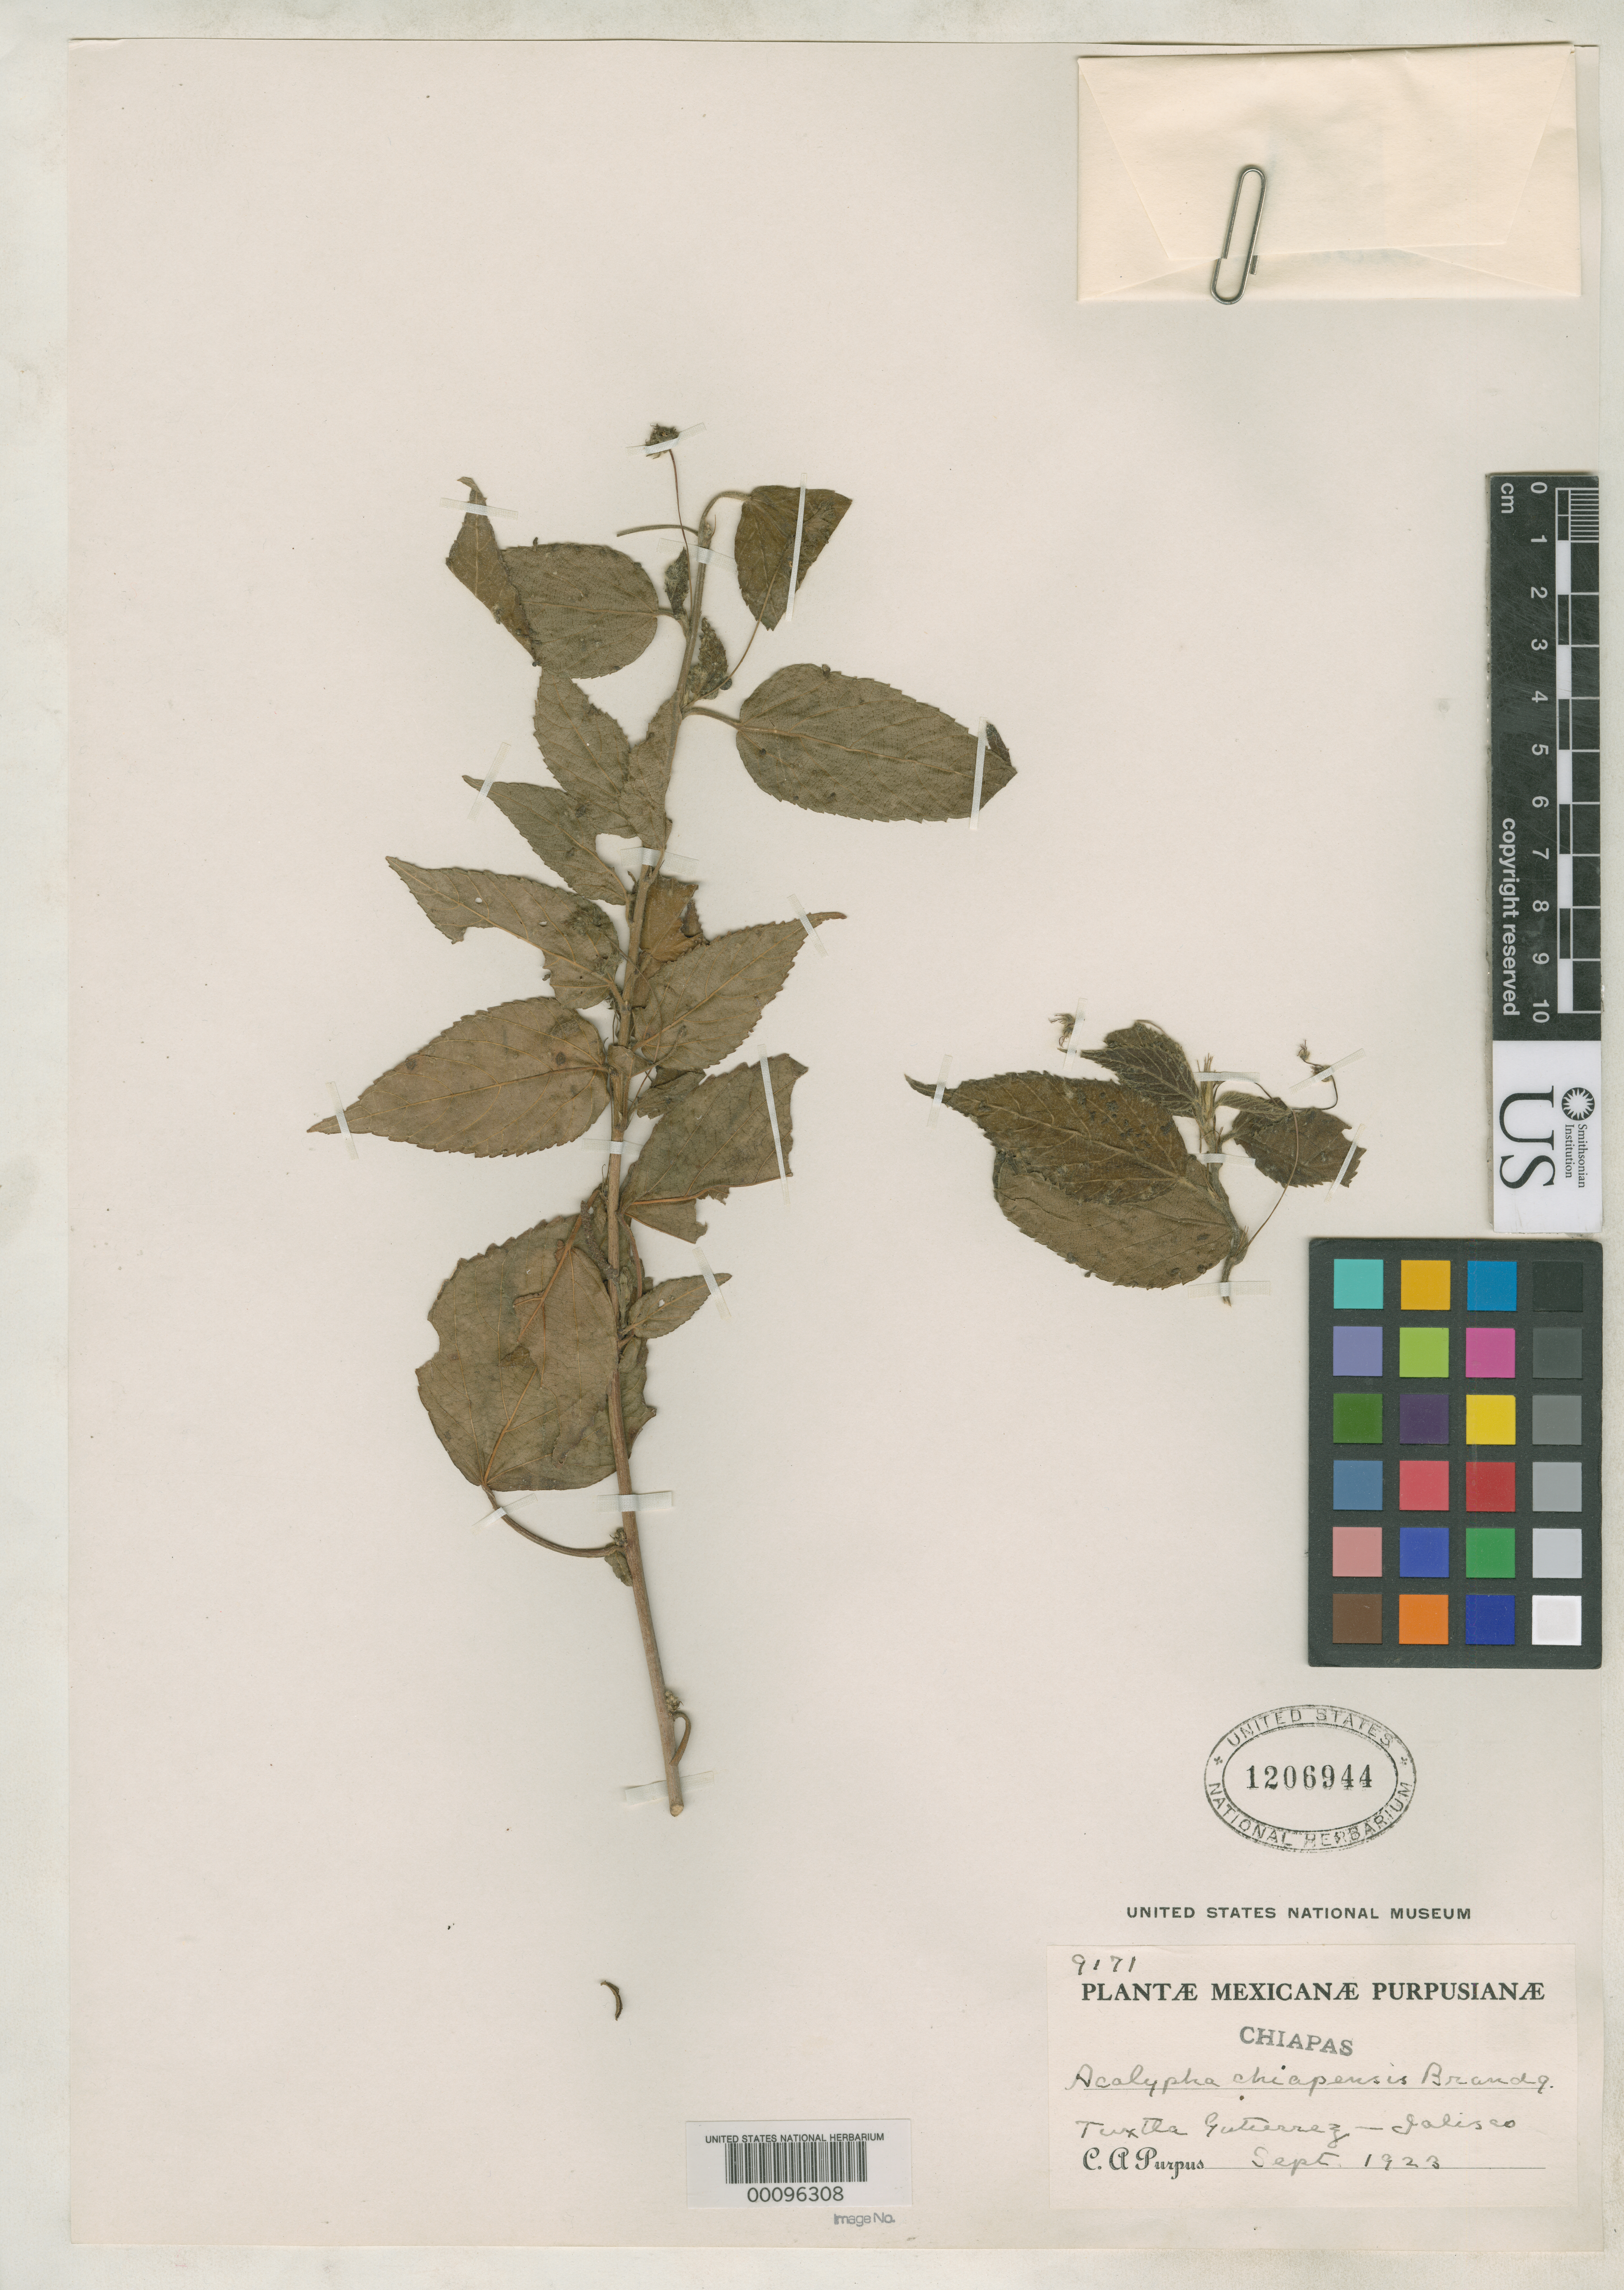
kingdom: Plantae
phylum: Tracheophyta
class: Magnoliopsida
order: Malpighiales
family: Euphorbiaceae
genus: Acalypha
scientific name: Acalypha chiapensis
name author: Brandegee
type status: Isotype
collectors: C. A. Purpus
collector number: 9171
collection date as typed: Sep 1923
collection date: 1923-09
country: Mexico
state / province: Chiapas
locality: Between Tuxtla Gutierrez and Jalisco.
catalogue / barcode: US 1206944